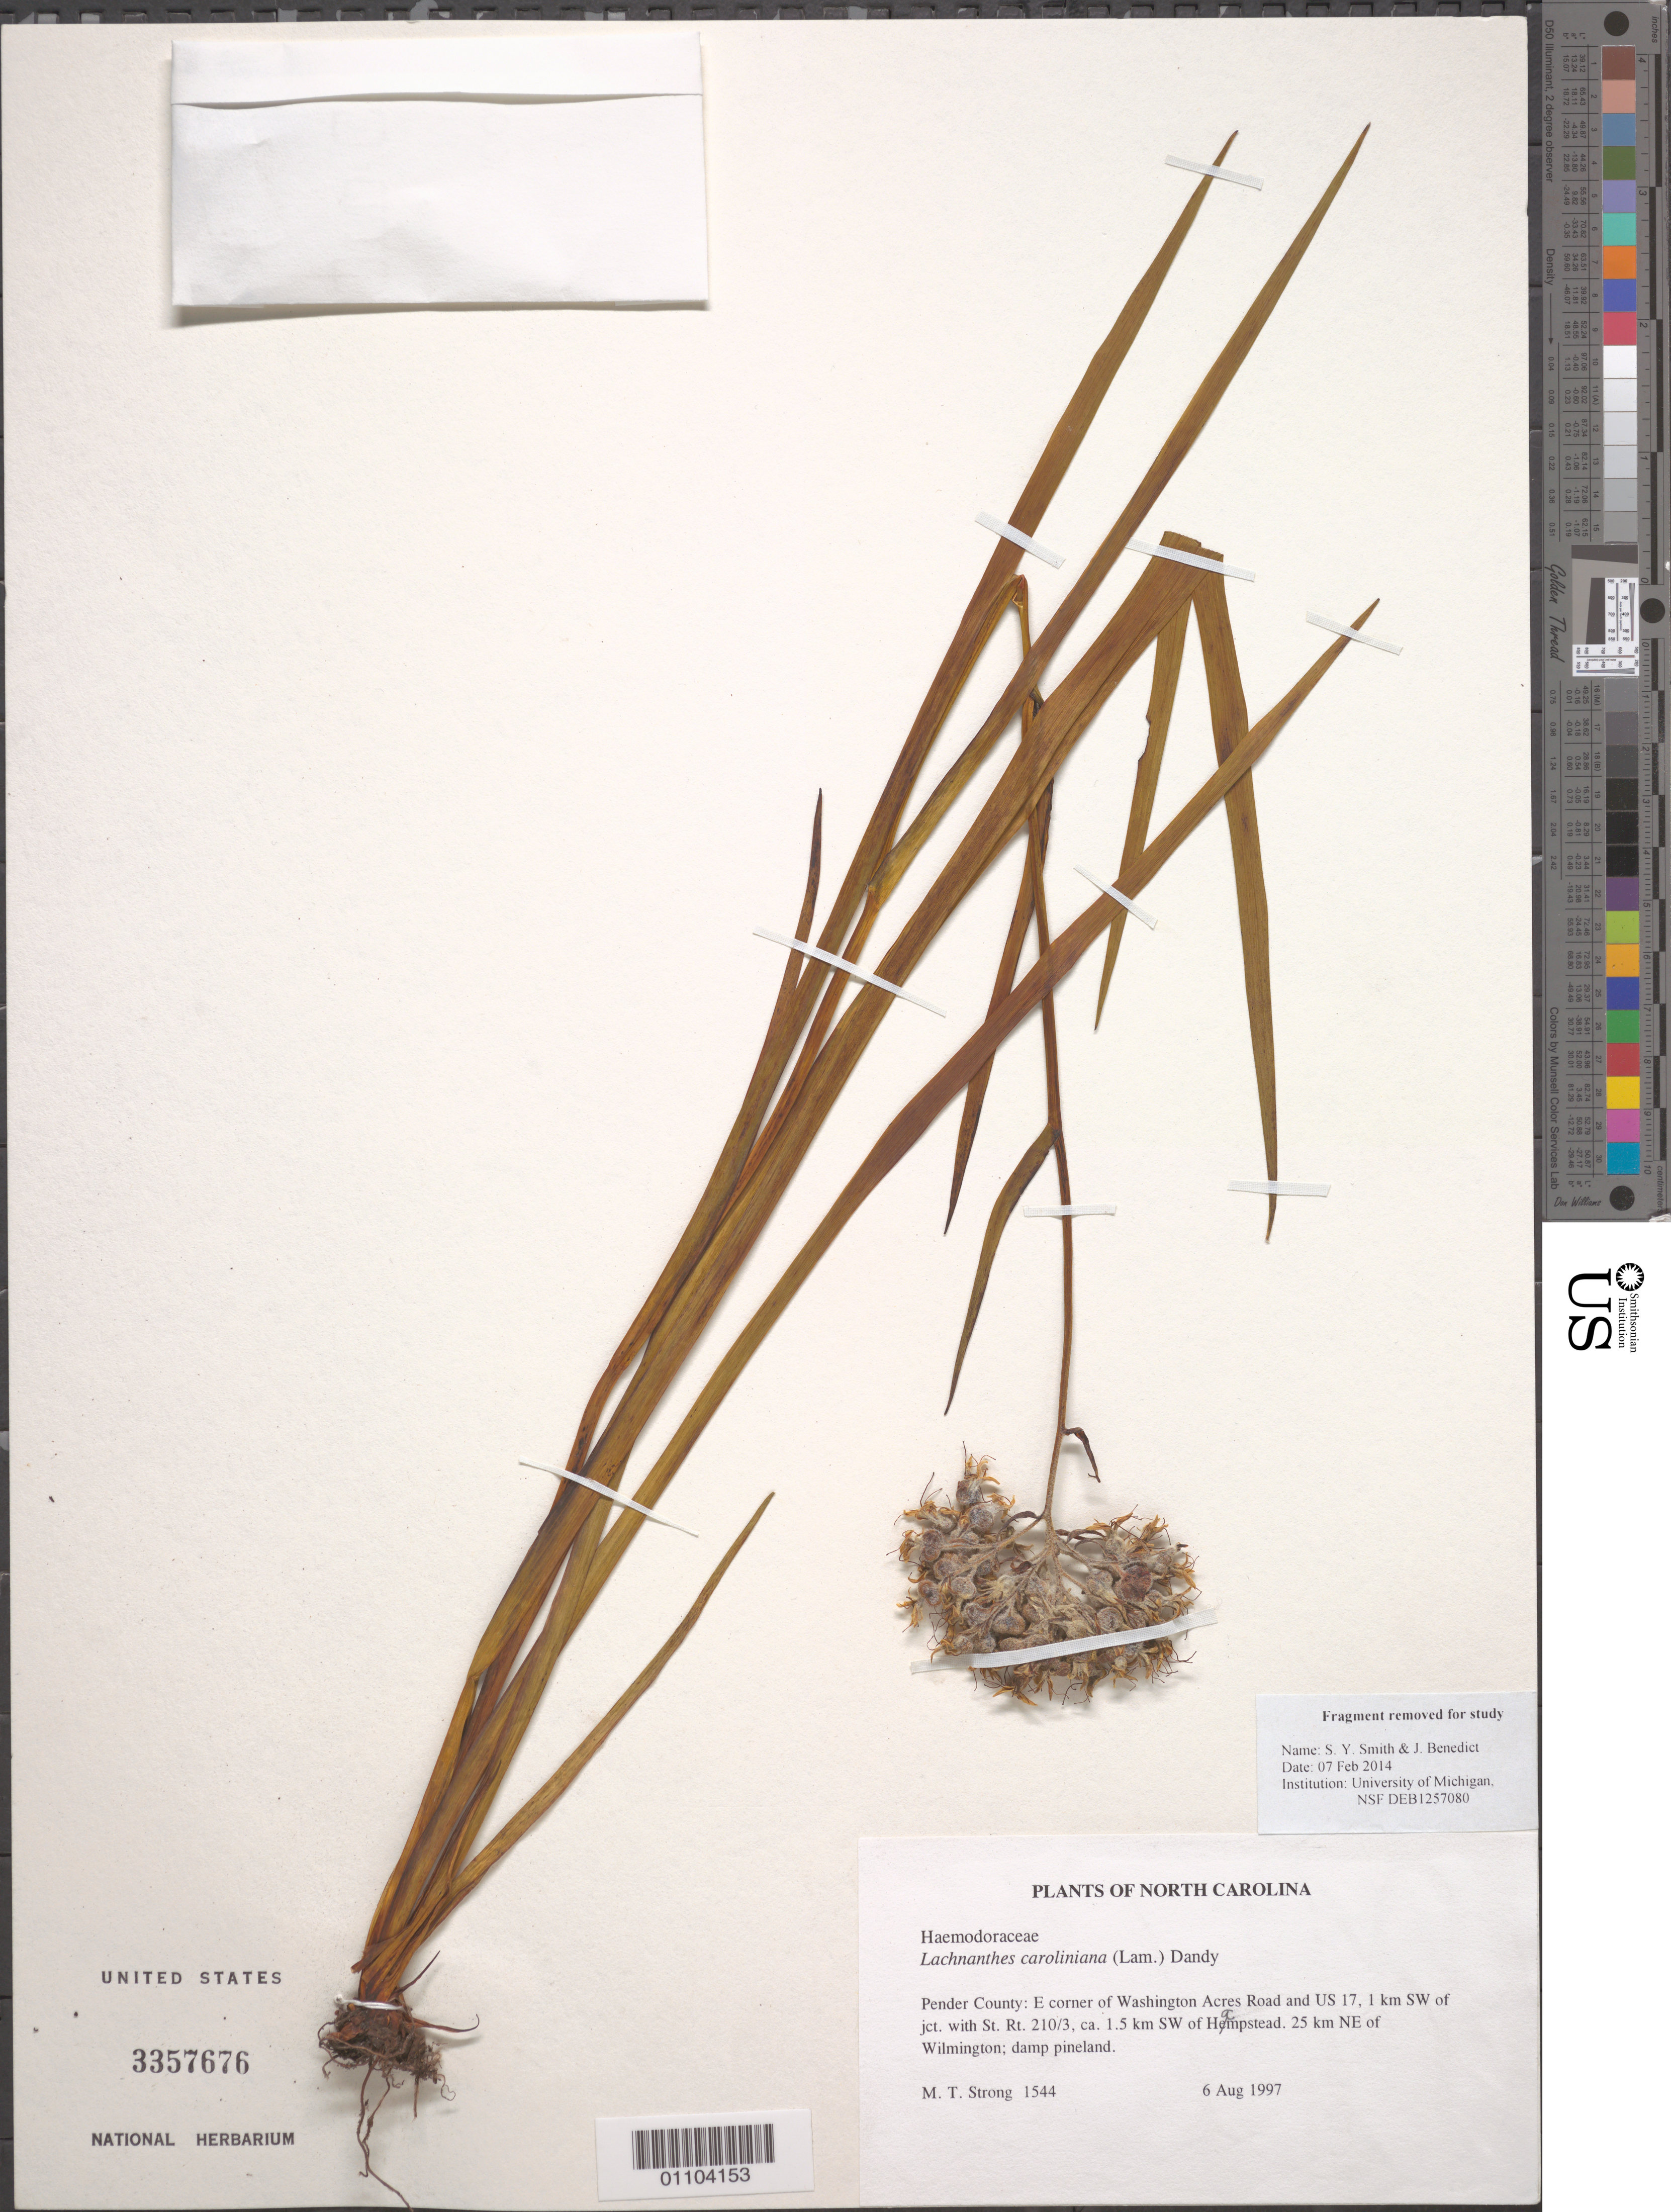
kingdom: Plantae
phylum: Tracheophyta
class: Liliopsida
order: Commelinales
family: Haemodoraceae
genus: Lachnanthes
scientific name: Lachnanthes caroliniana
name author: (Lam.) Dandy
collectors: M. T. Strong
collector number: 1544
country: United States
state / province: North Carolina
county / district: Pender Co.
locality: E corner of Washington Acres Road and US 17, SW of jct. with St. Rt. 210/3, SW of Hamstead, NE of Wilmington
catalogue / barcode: US 3357676